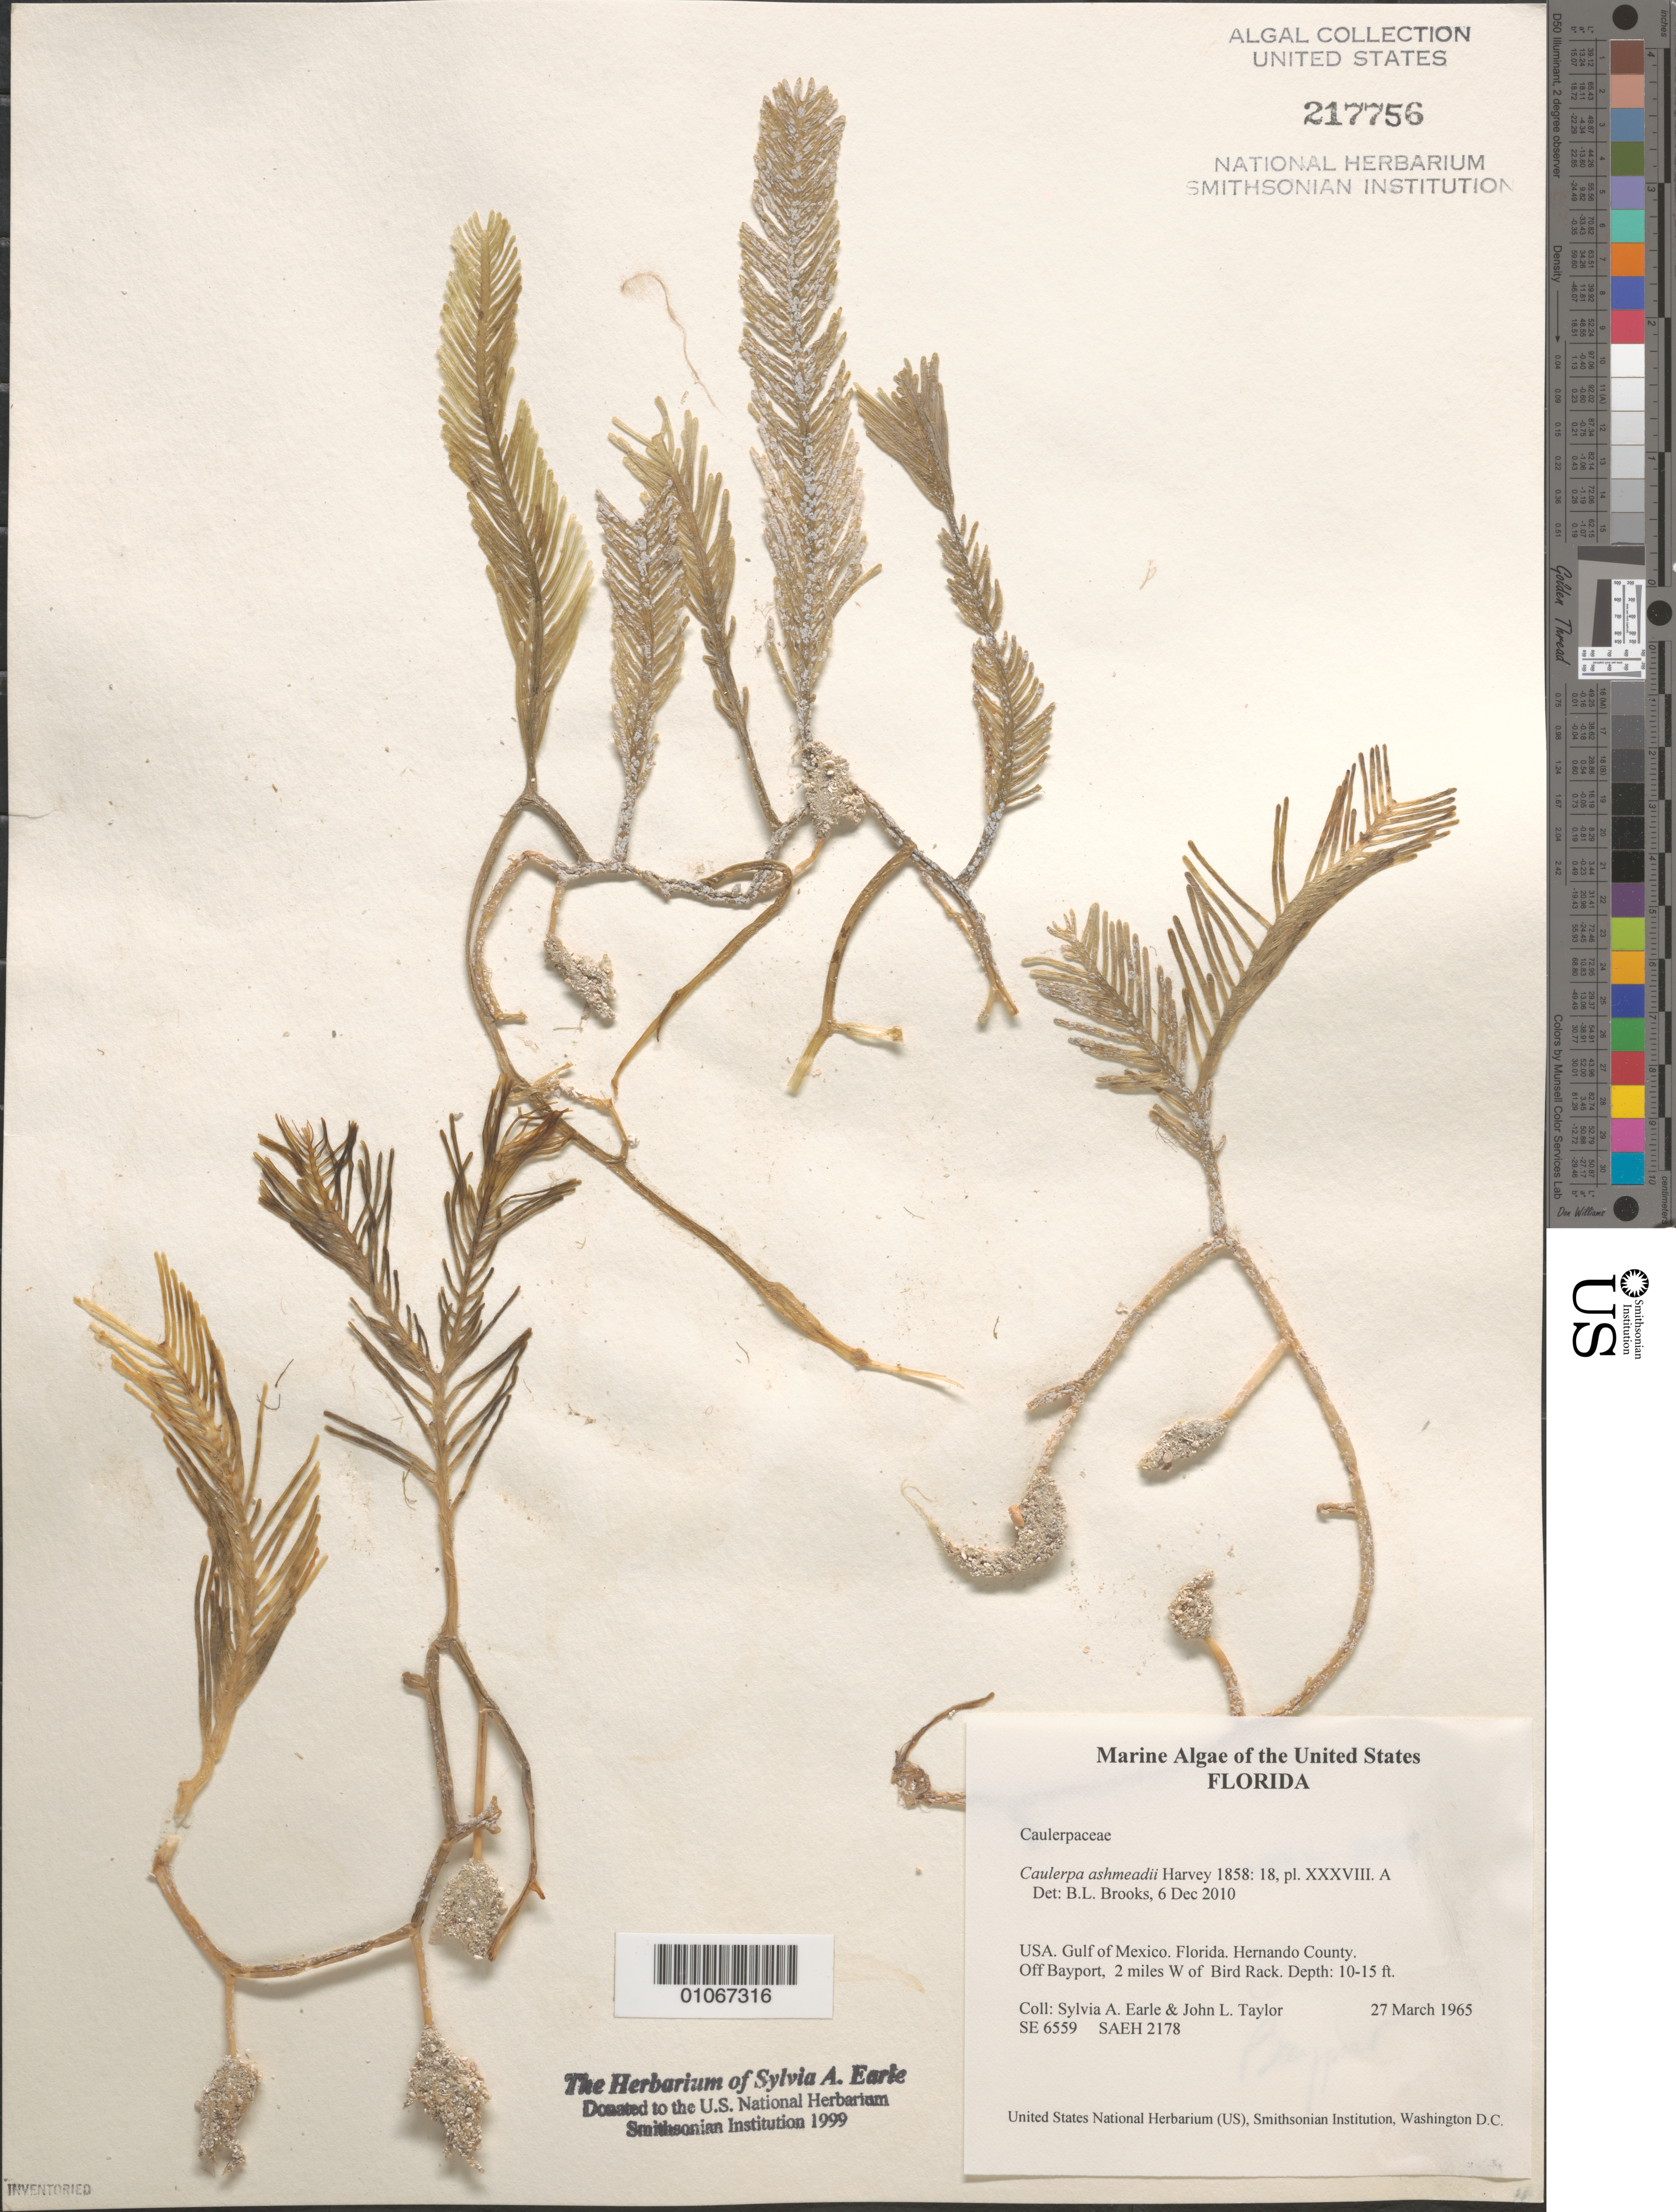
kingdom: Plantae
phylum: Chlorophyta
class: Ulvophyceae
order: Bryopsidales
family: Caulerpaceae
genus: Caulerpa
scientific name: Caulerpa ashmeadii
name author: Harv.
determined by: Brooks, B. L., (BOT), Smithsonian Institution - National Museum of Natural History (UNITED STATES)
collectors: S. A. Earle & J. L. Taylor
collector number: SE 6559 & SAEH 2178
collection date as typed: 27 Mar 1965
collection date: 1965-03-27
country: United States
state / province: Florida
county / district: Hernando County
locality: Gulf of Mexico, off Bayport, 2 miles west of bird rack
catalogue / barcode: US 217756